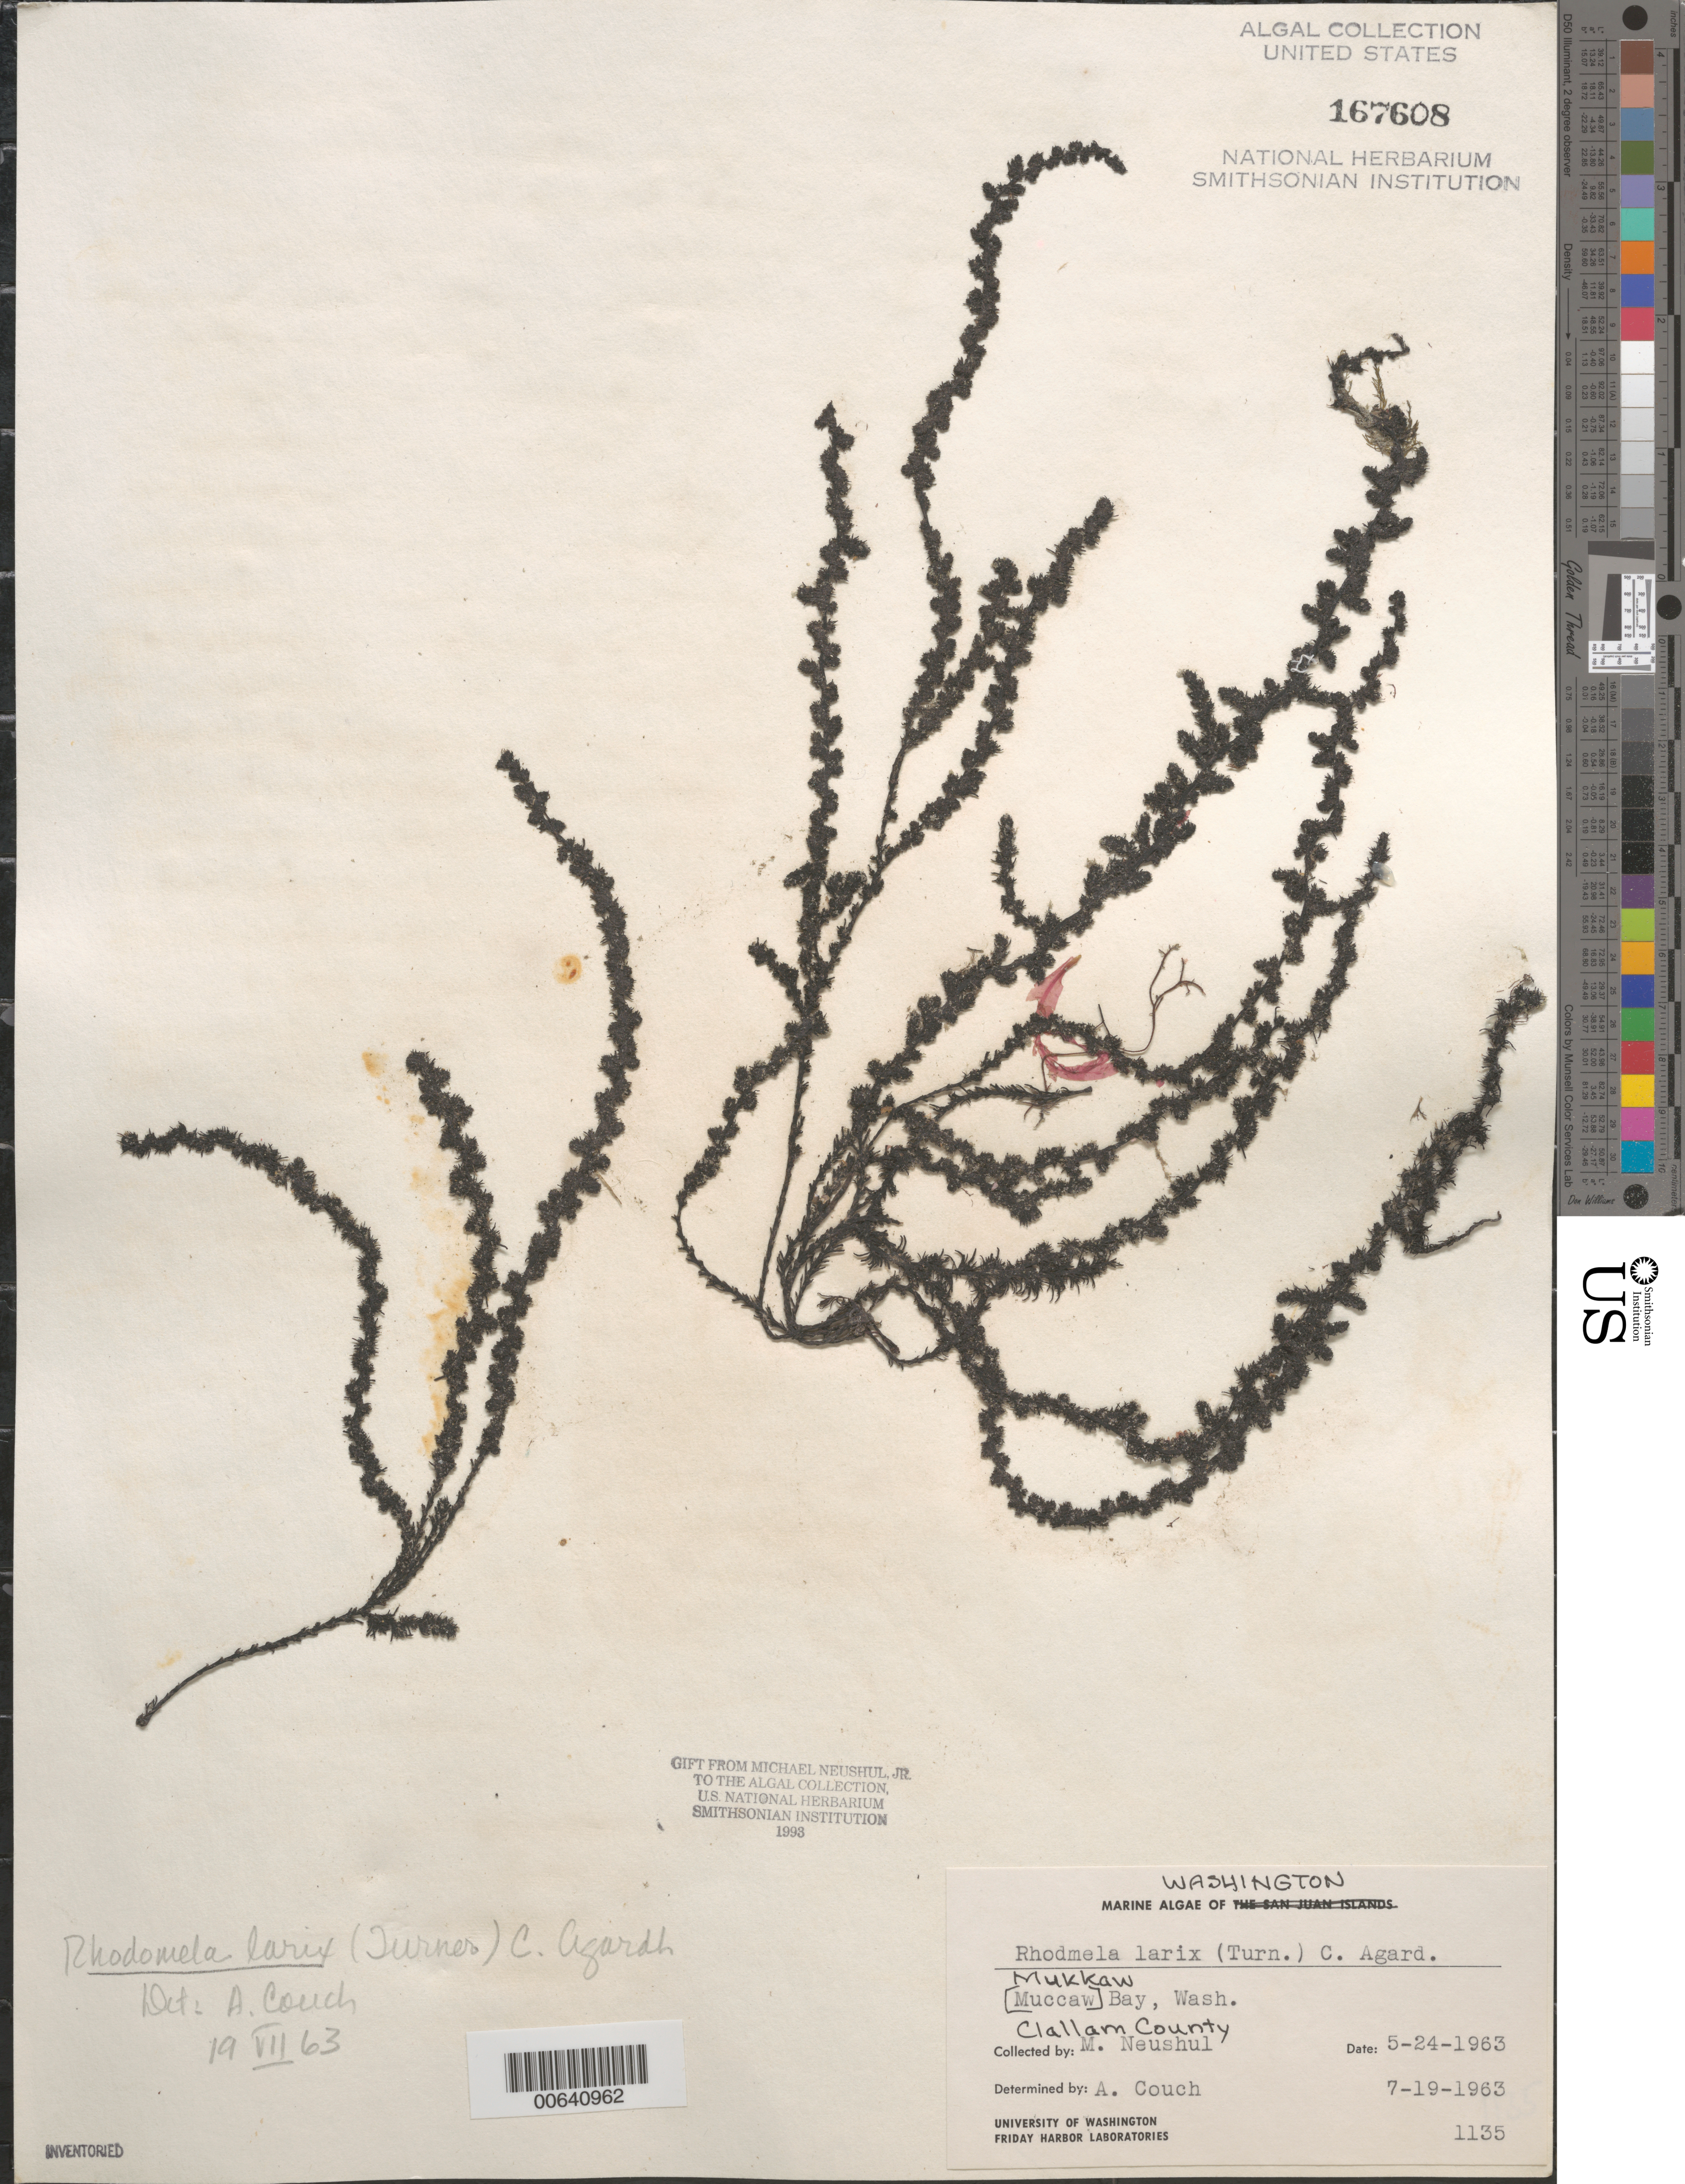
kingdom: Plantae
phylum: Rhodophyta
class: Florideophyceae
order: Ceramiales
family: Rhodomelaceae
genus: Neorhodomela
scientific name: Neorhodomela larix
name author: (Turner) Masuda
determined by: Algae name updating Project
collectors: M. Neushul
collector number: Neushul 1135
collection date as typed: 24 May 1963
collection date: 1963-05-24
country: United States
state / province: Washington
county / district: Clallam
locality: Mukkaw Bay (Muccaw Bay)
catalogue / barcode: US 167608